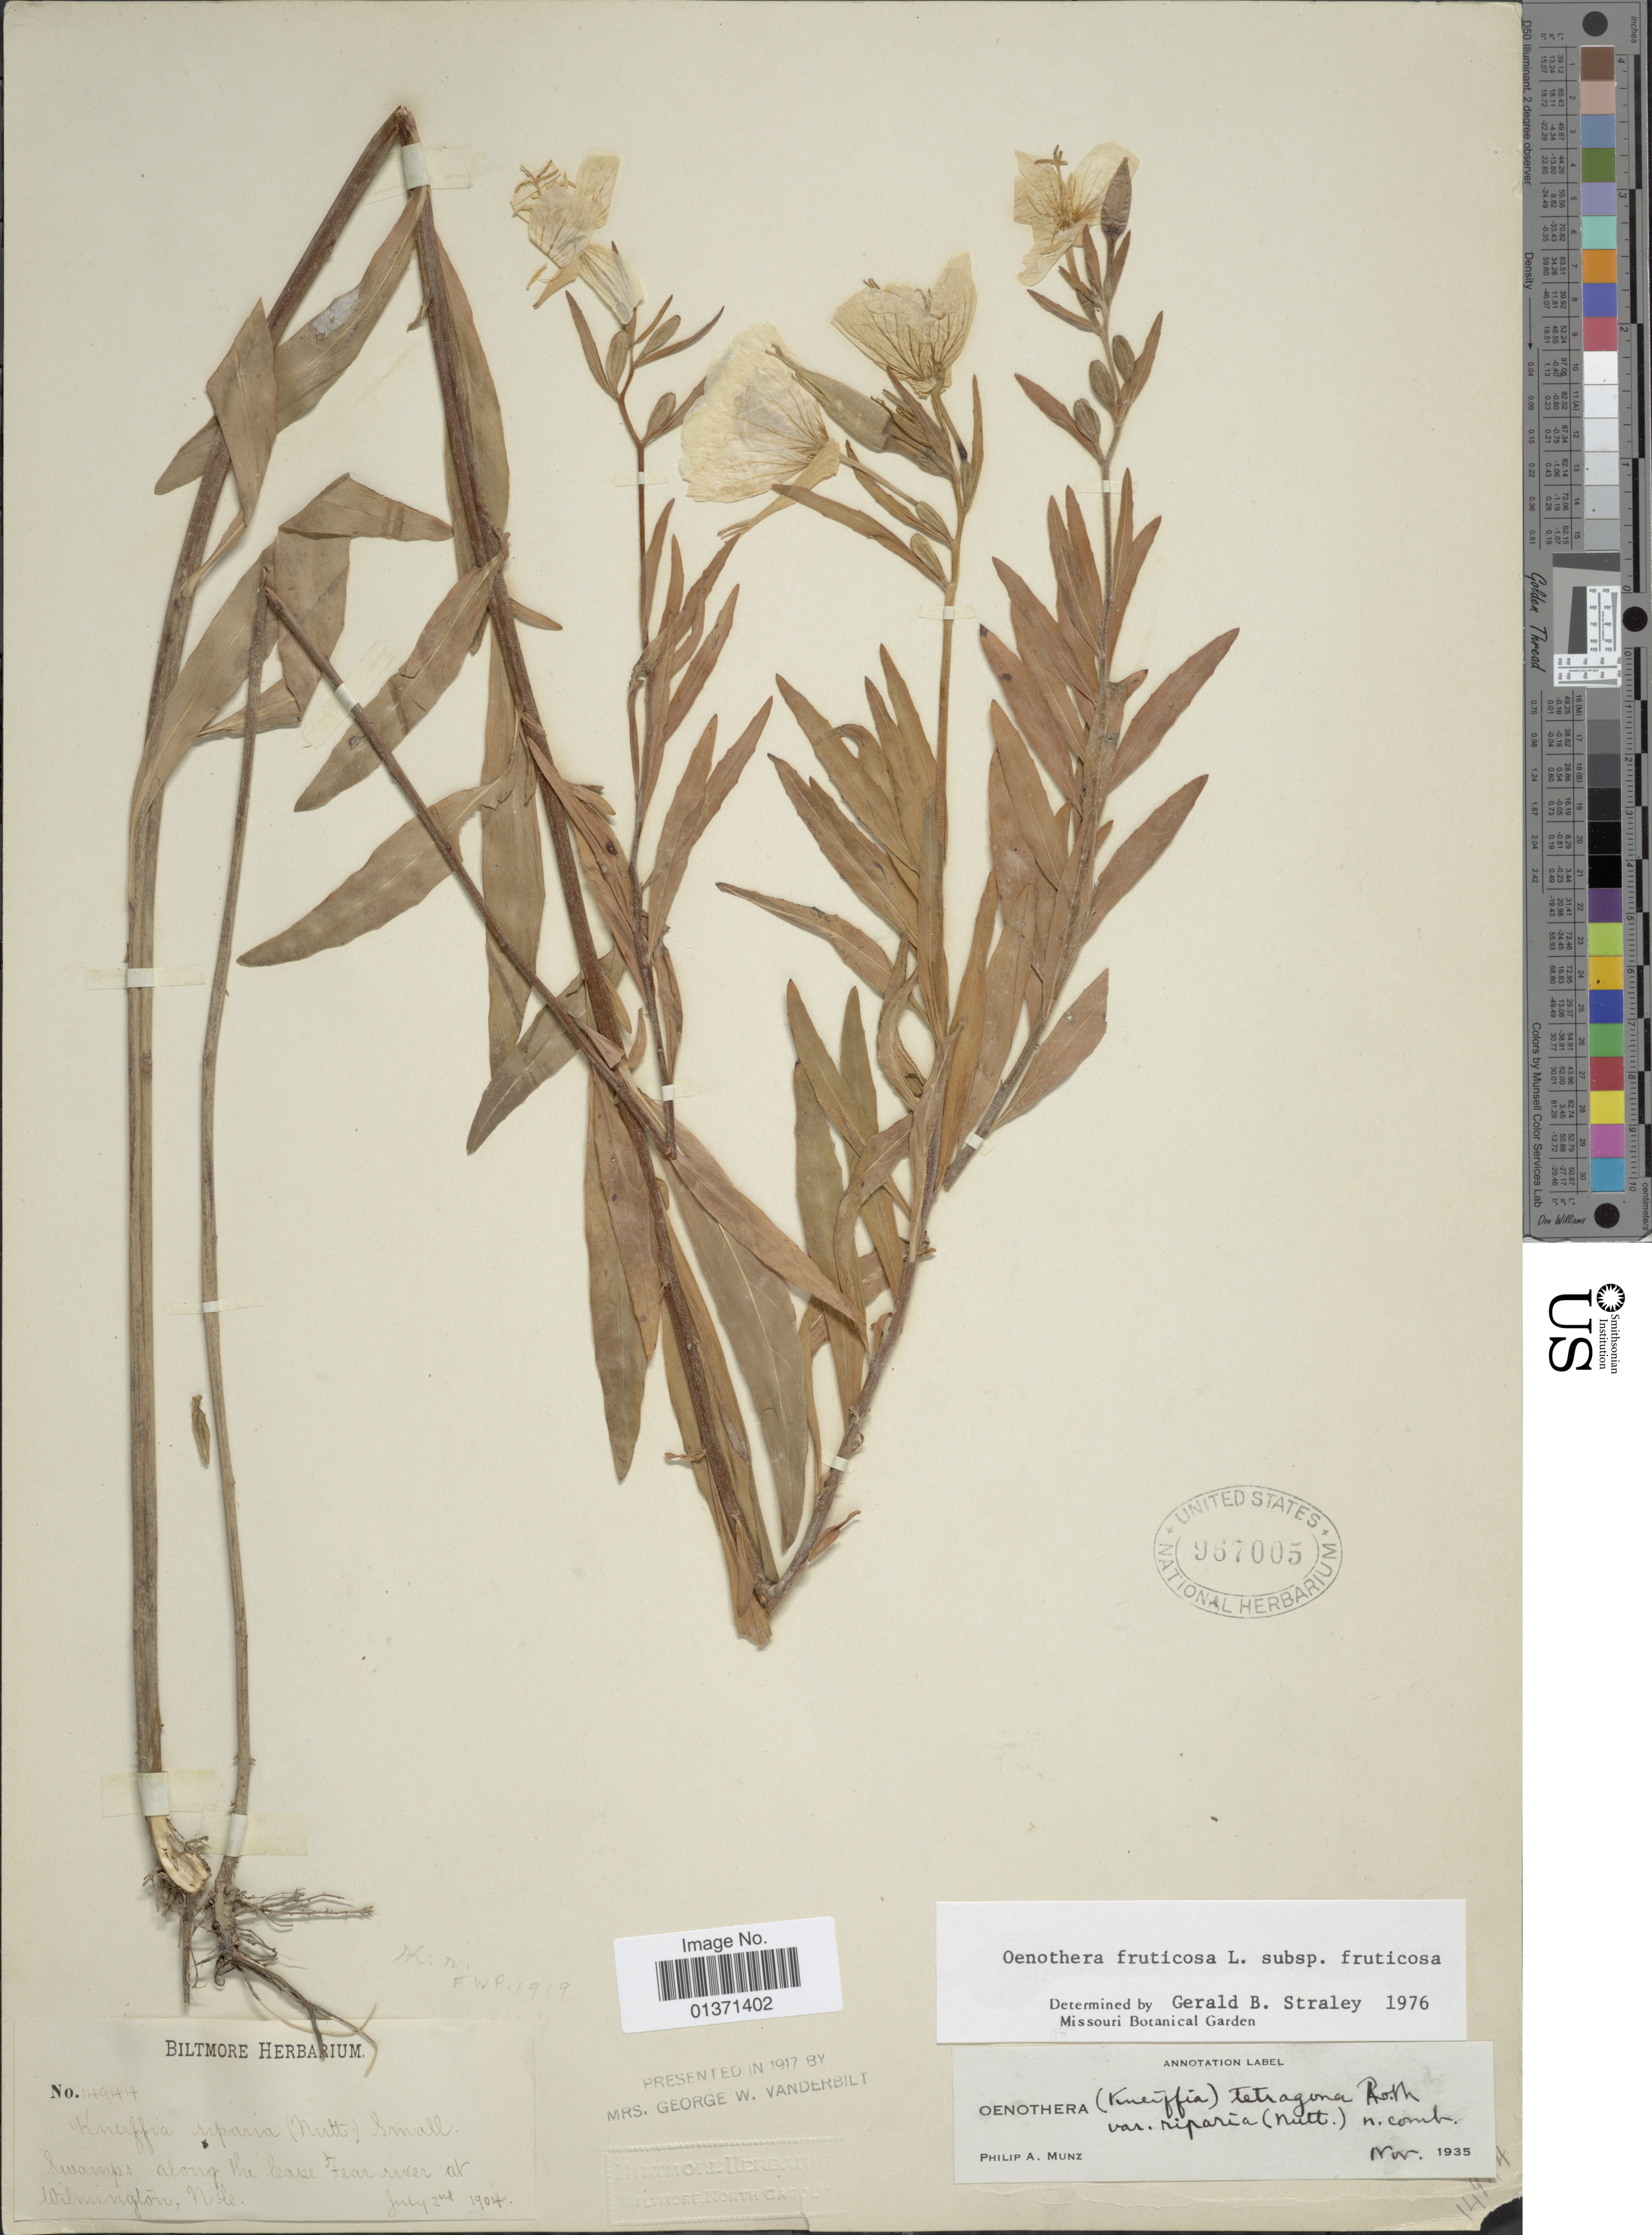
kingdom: Plantae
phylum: Tracheophyta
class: Magnoliopsida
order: Myrtales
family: Onagraceae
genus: Oenothera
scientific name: Oenothera riparia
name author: Nutt.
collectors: ex herb. Biltmore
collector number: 14944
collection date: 1904-07-02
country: United States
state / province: North Carolina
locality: Swamps along the Cape Fear river at Wilmington, NC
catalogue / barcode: US 967005